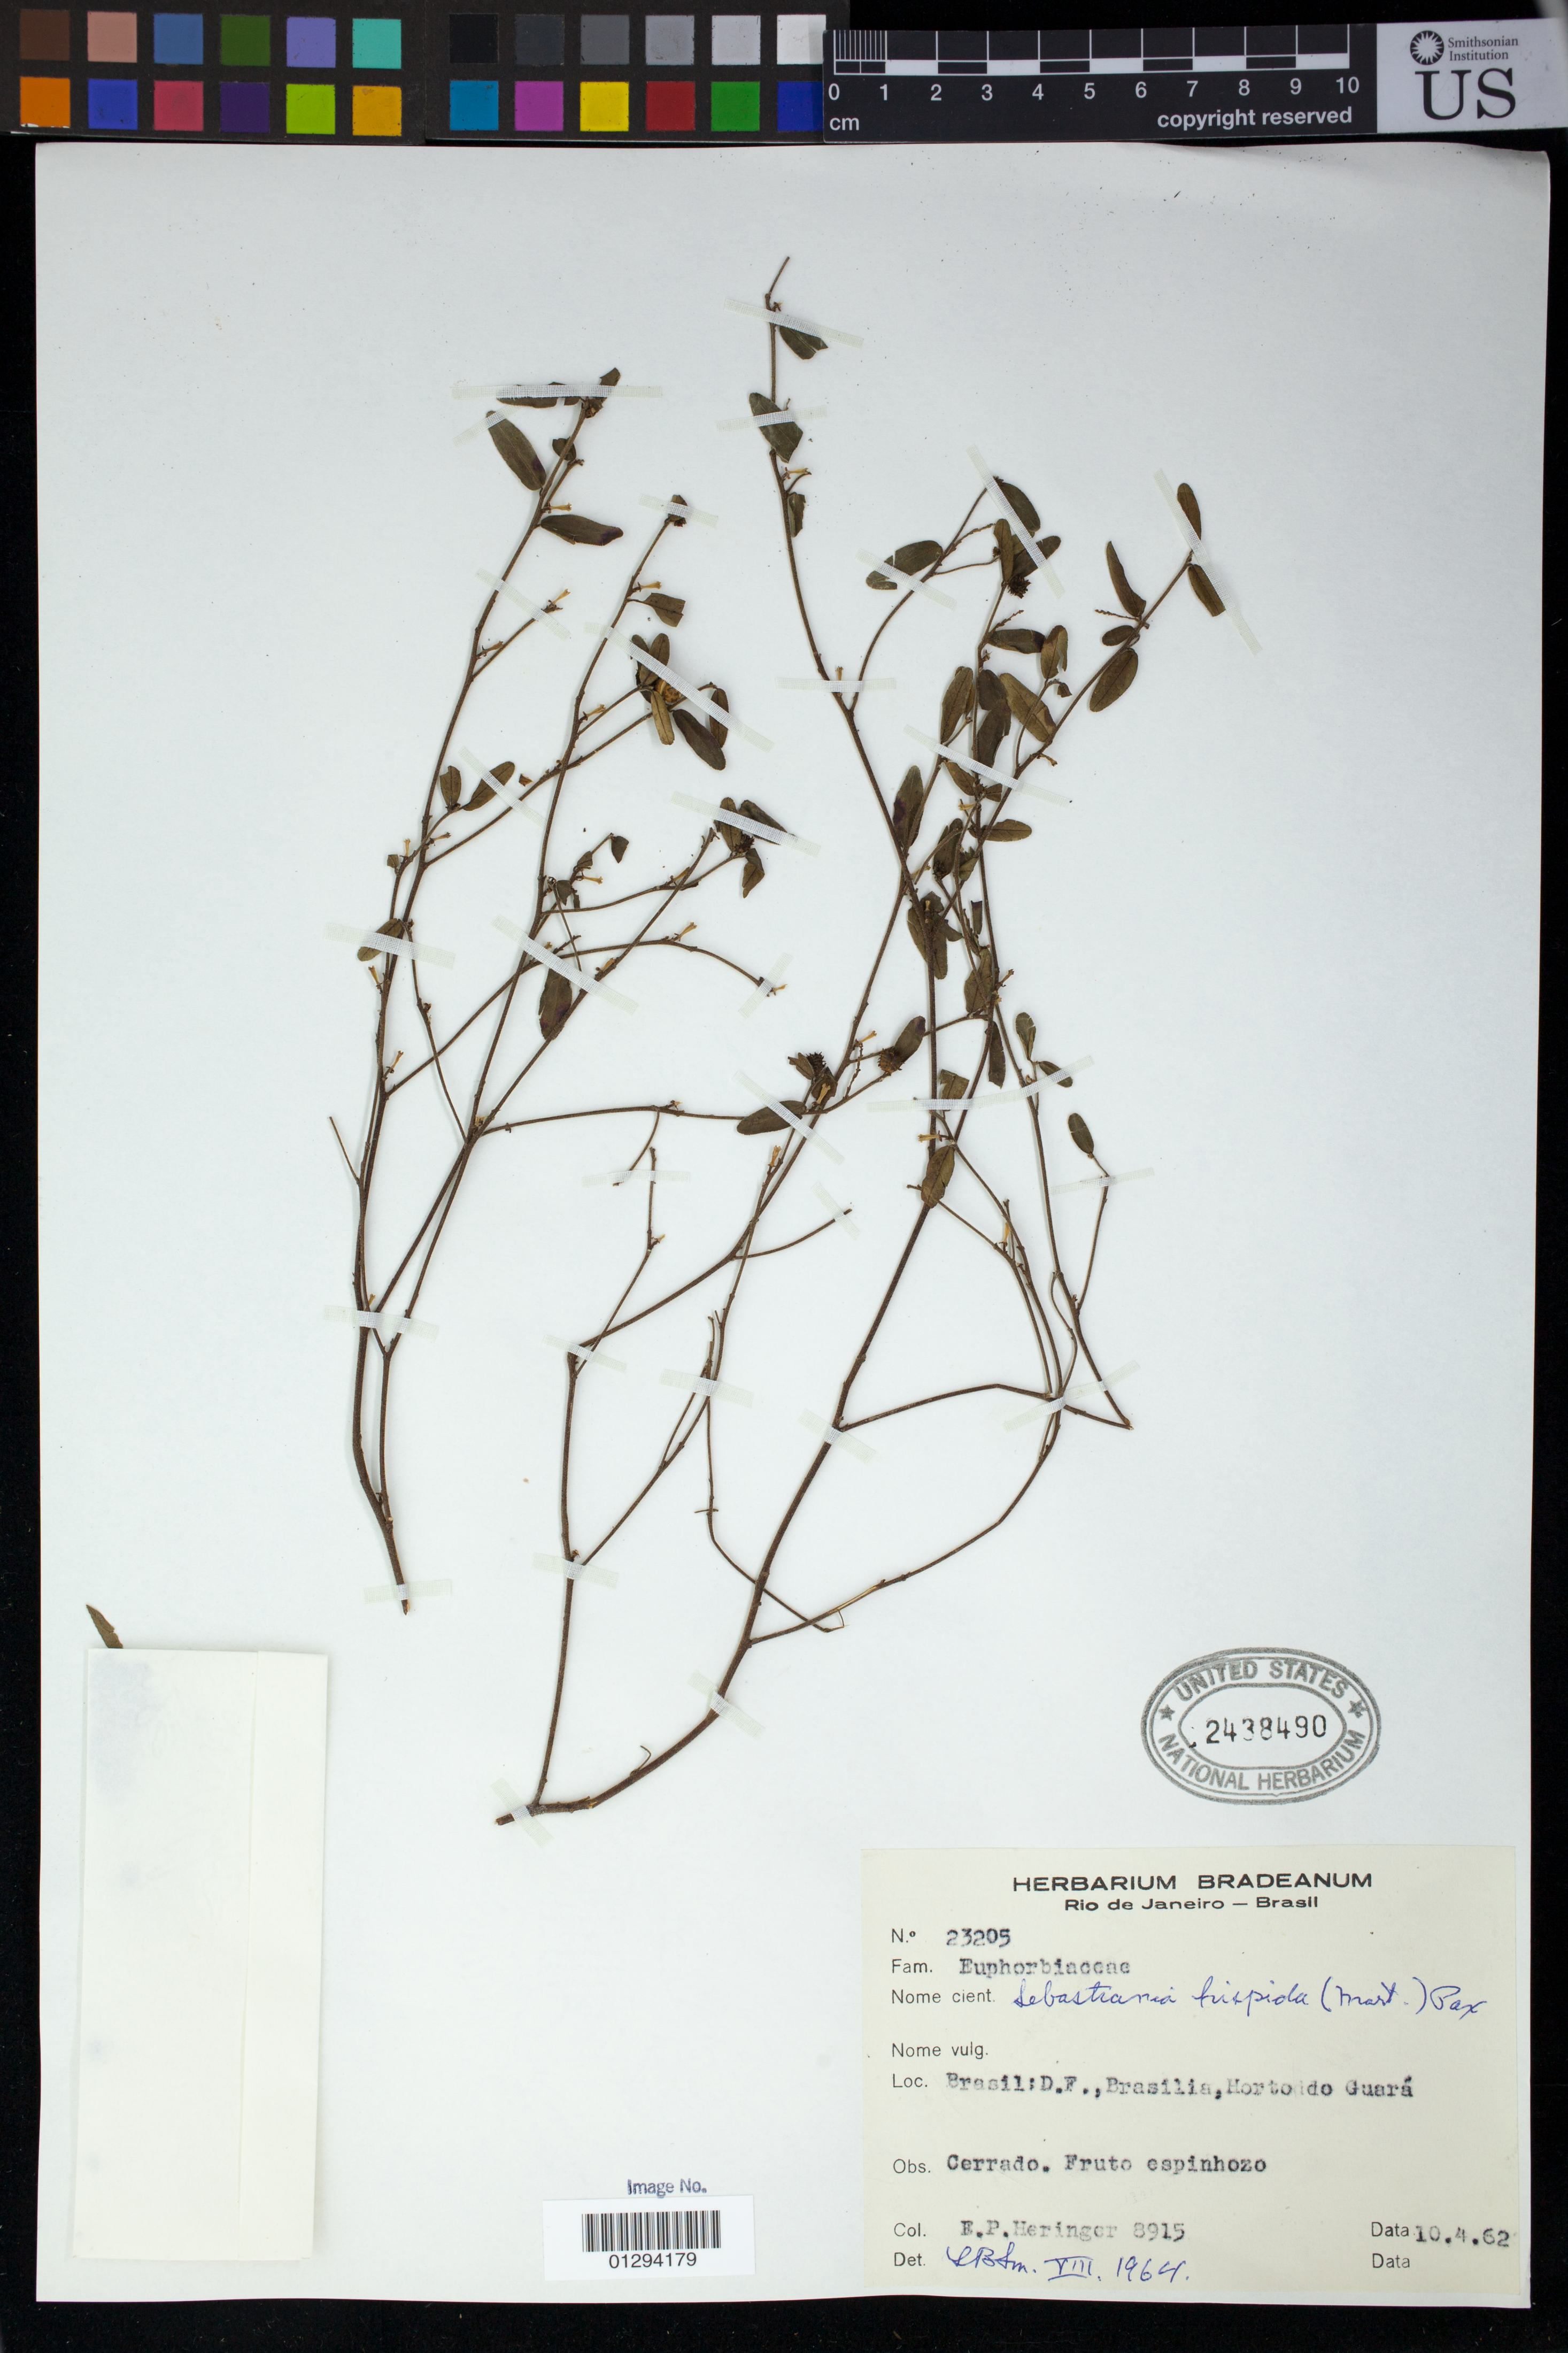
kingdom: Plantae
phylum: Tracheophyta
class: Magnoliopsida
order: Malpighiales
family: Euphorbiaceae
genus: Sebastiania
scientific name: Sebastiania hispida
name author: (Mart.) Pax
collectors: E. P. Heringer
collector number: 8915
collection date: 1962-04-10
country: Brazil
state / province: Distrito Federal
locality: Brasilia, Horto do Guara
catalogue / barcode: US 2438490